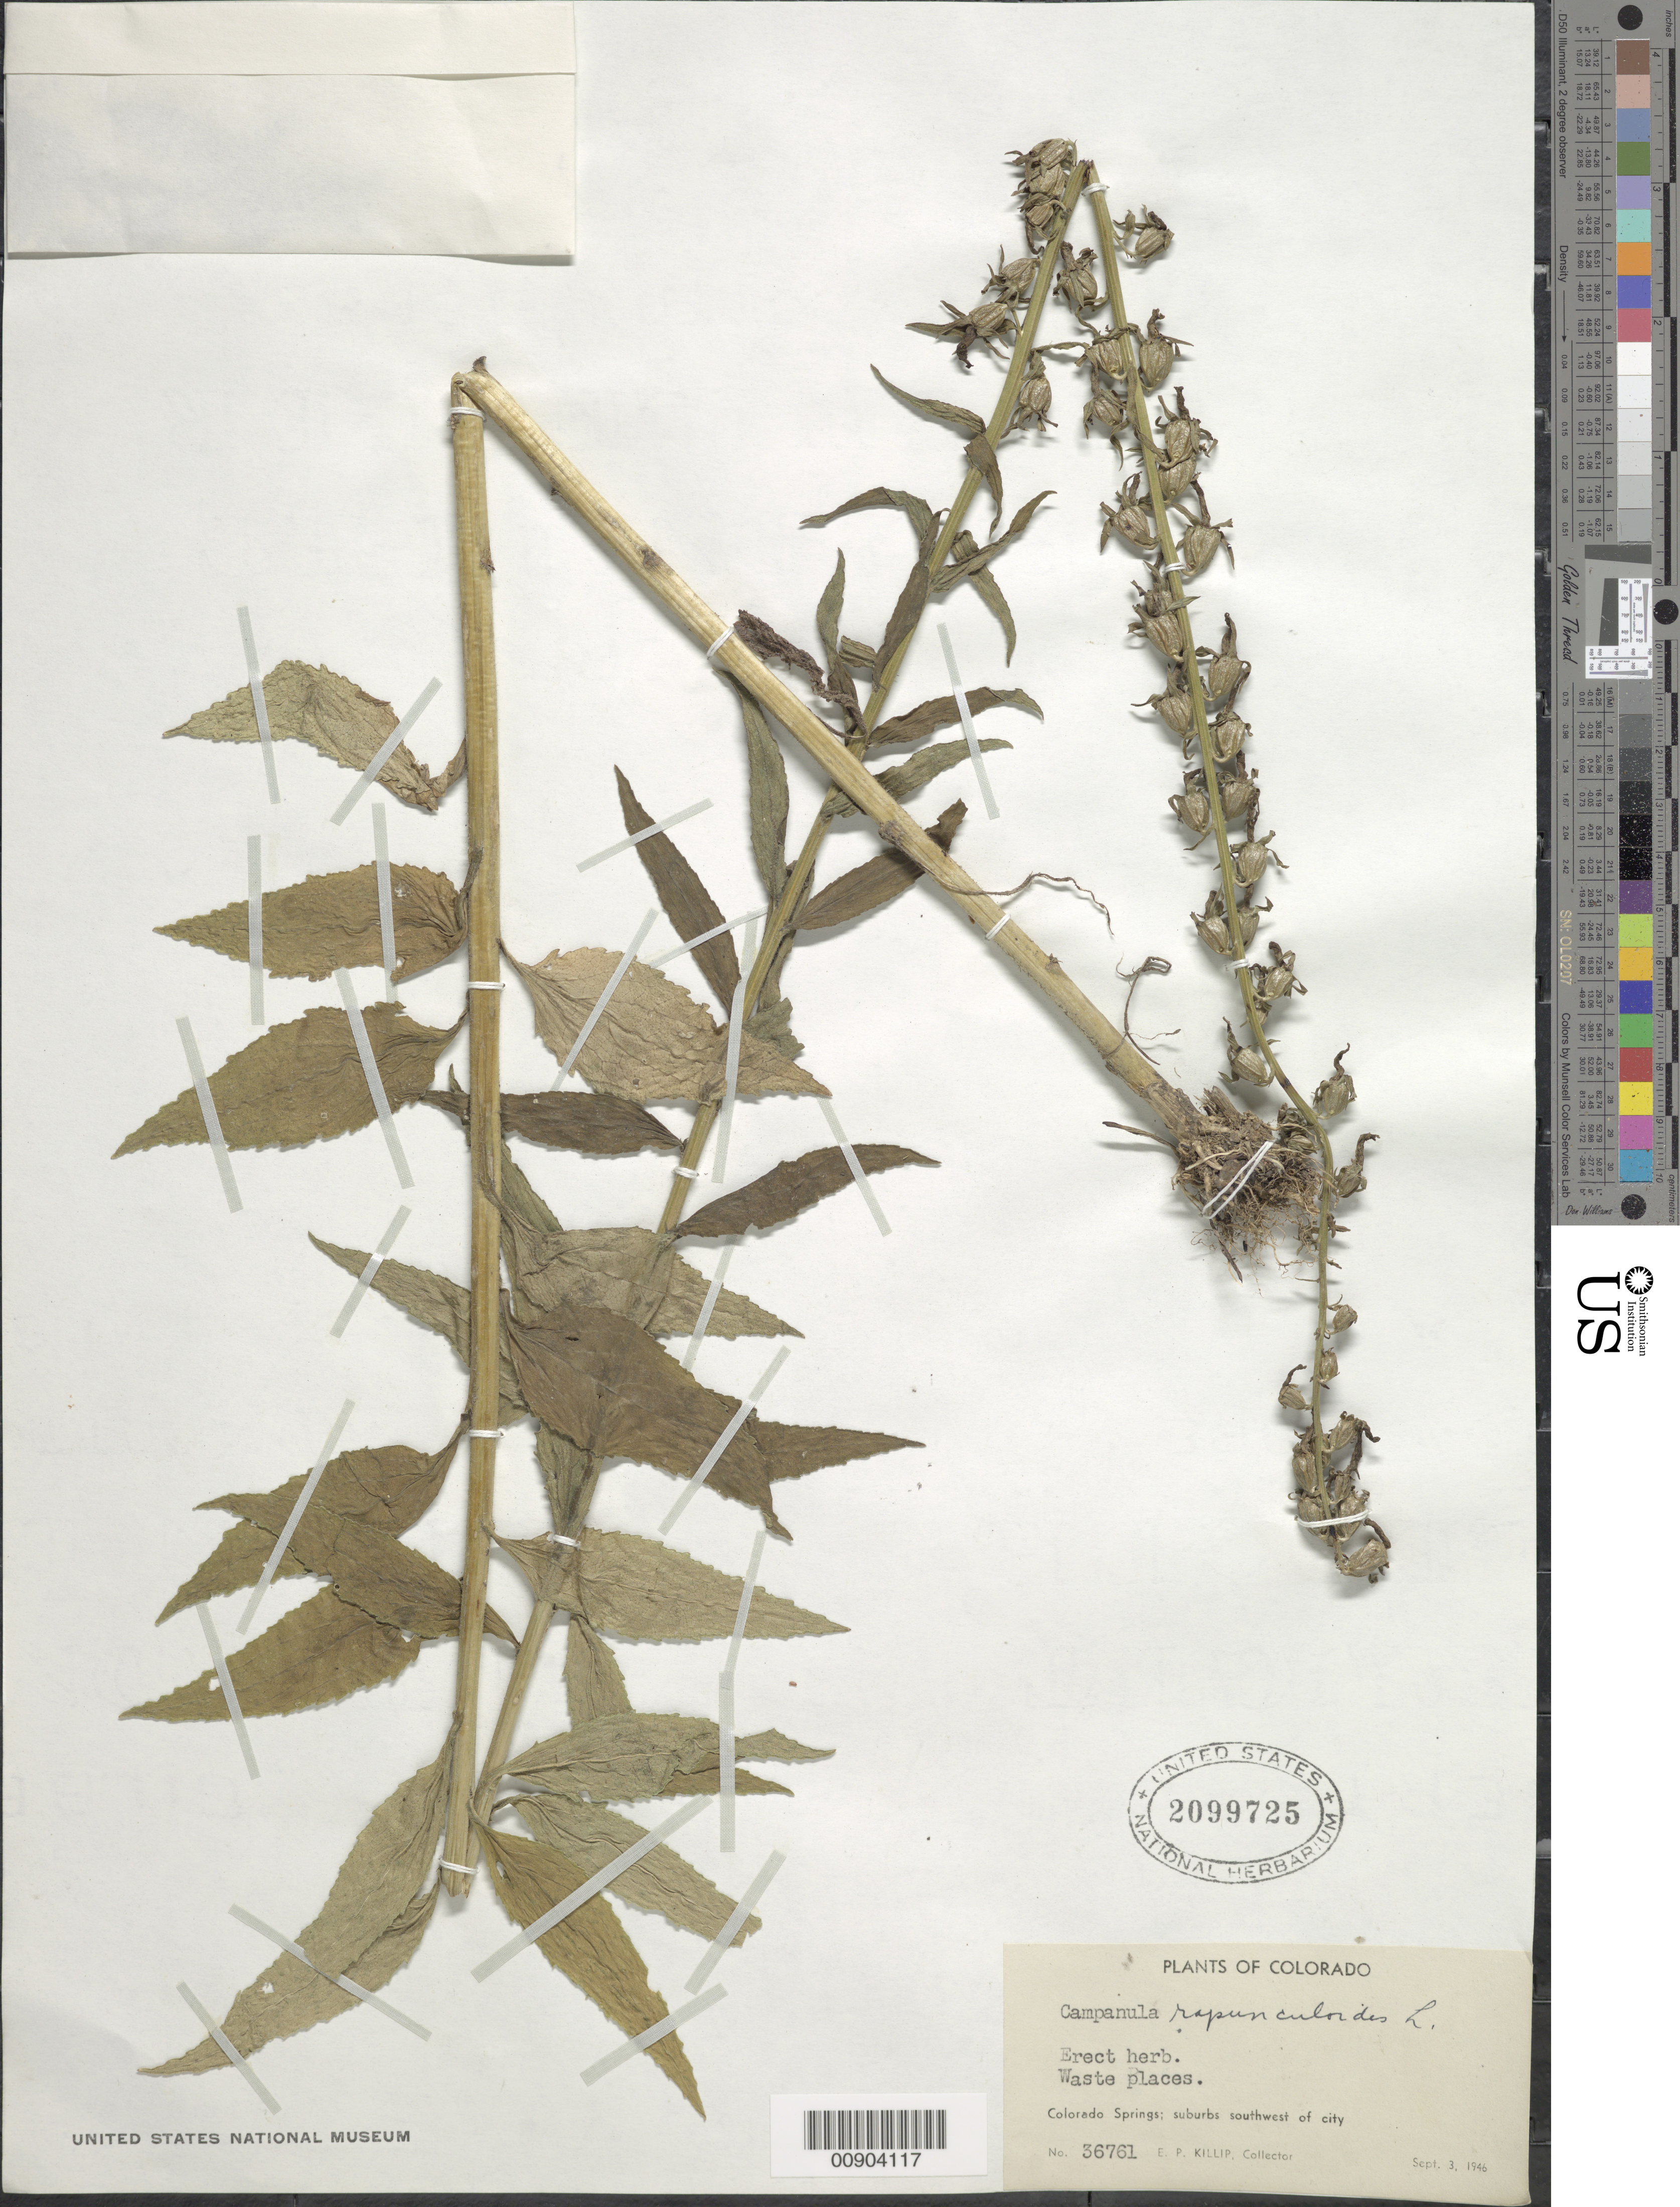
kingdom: Plantae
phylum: Tracheophyta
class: Magnoliopsida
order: Asterales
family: Campanulaceae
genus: Campanula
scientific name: Campanula rapunculoides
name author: L.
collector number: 36761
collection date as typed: Sept. 3, 1946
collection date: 1946-09-03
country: United States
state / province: Colorado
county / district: El Paso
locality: Colorado Springs; suburbs southwest of the city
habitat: waste places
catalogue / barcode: US 2099725